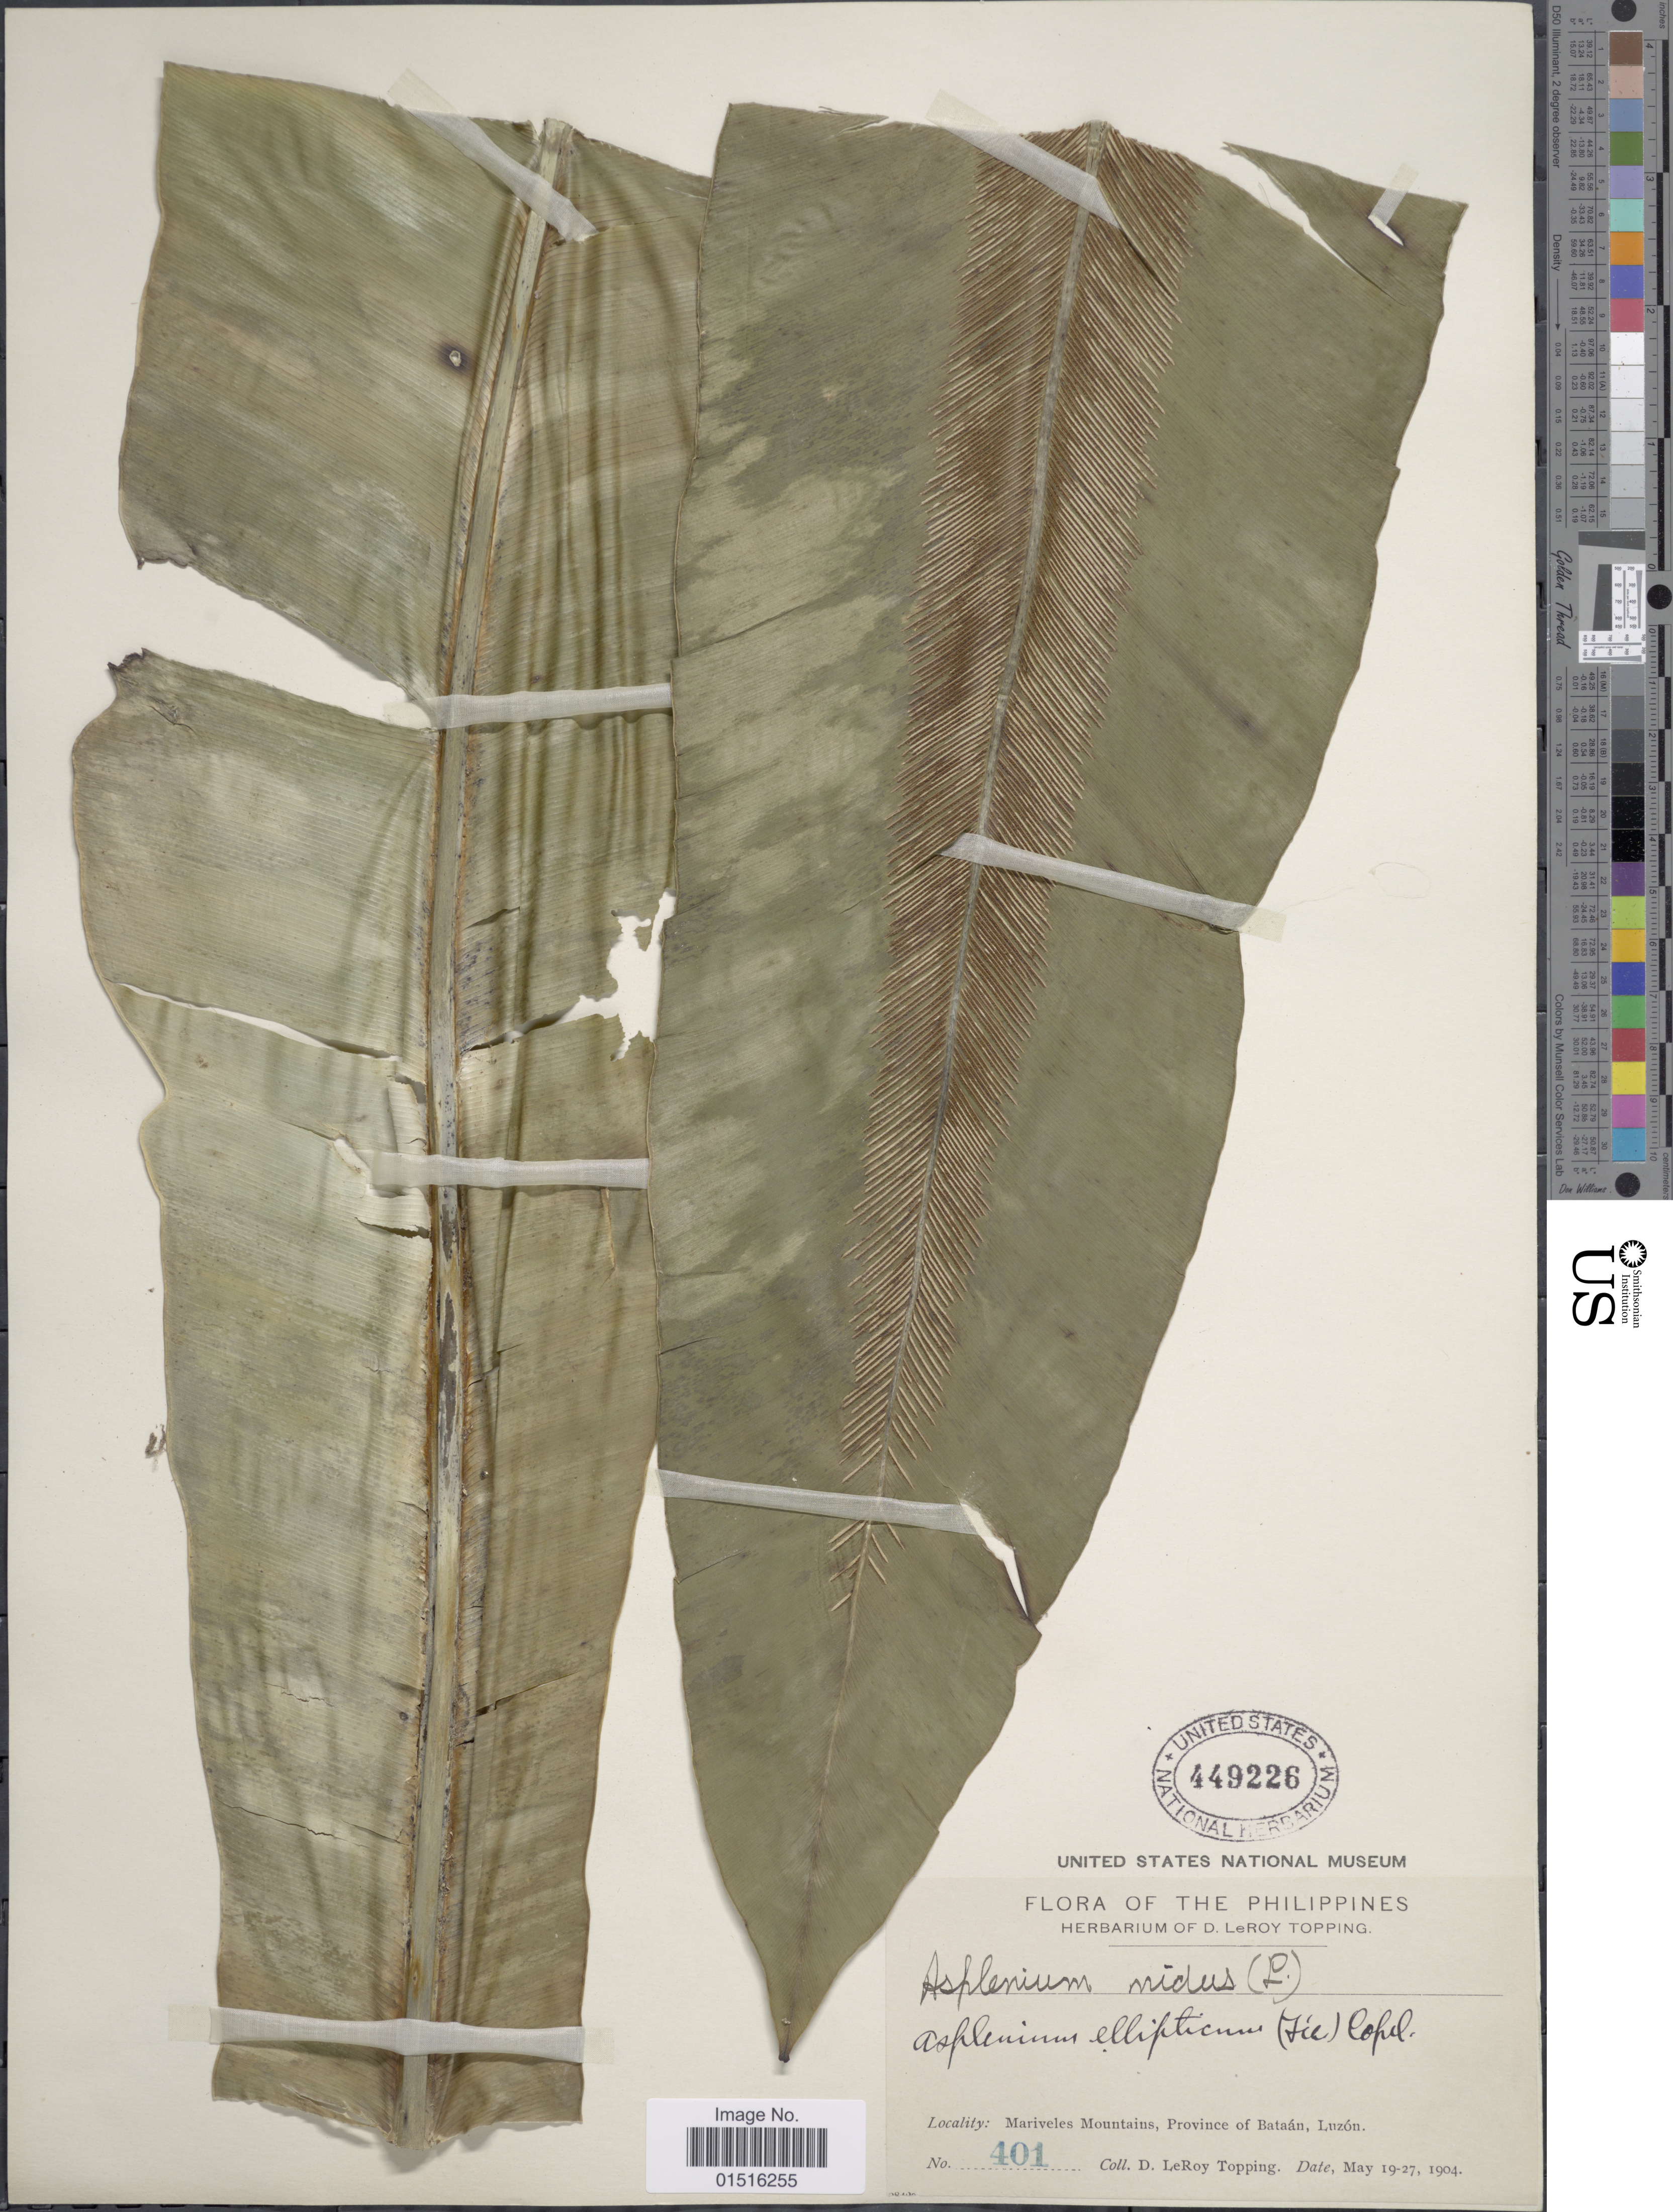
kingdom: Plantae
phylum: Tracheophyta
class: Polypodiopsida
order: Polypodiales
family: Aspleniaceae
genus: Asplenium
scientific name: Asplenium cymbifolium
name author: Christ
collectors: D. L. Topping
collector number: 401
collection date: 1904-05-19/1904-05-27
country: Philippines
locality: Mariveles Mountains, Province of Bataan, Luzon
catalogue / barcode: US 449226